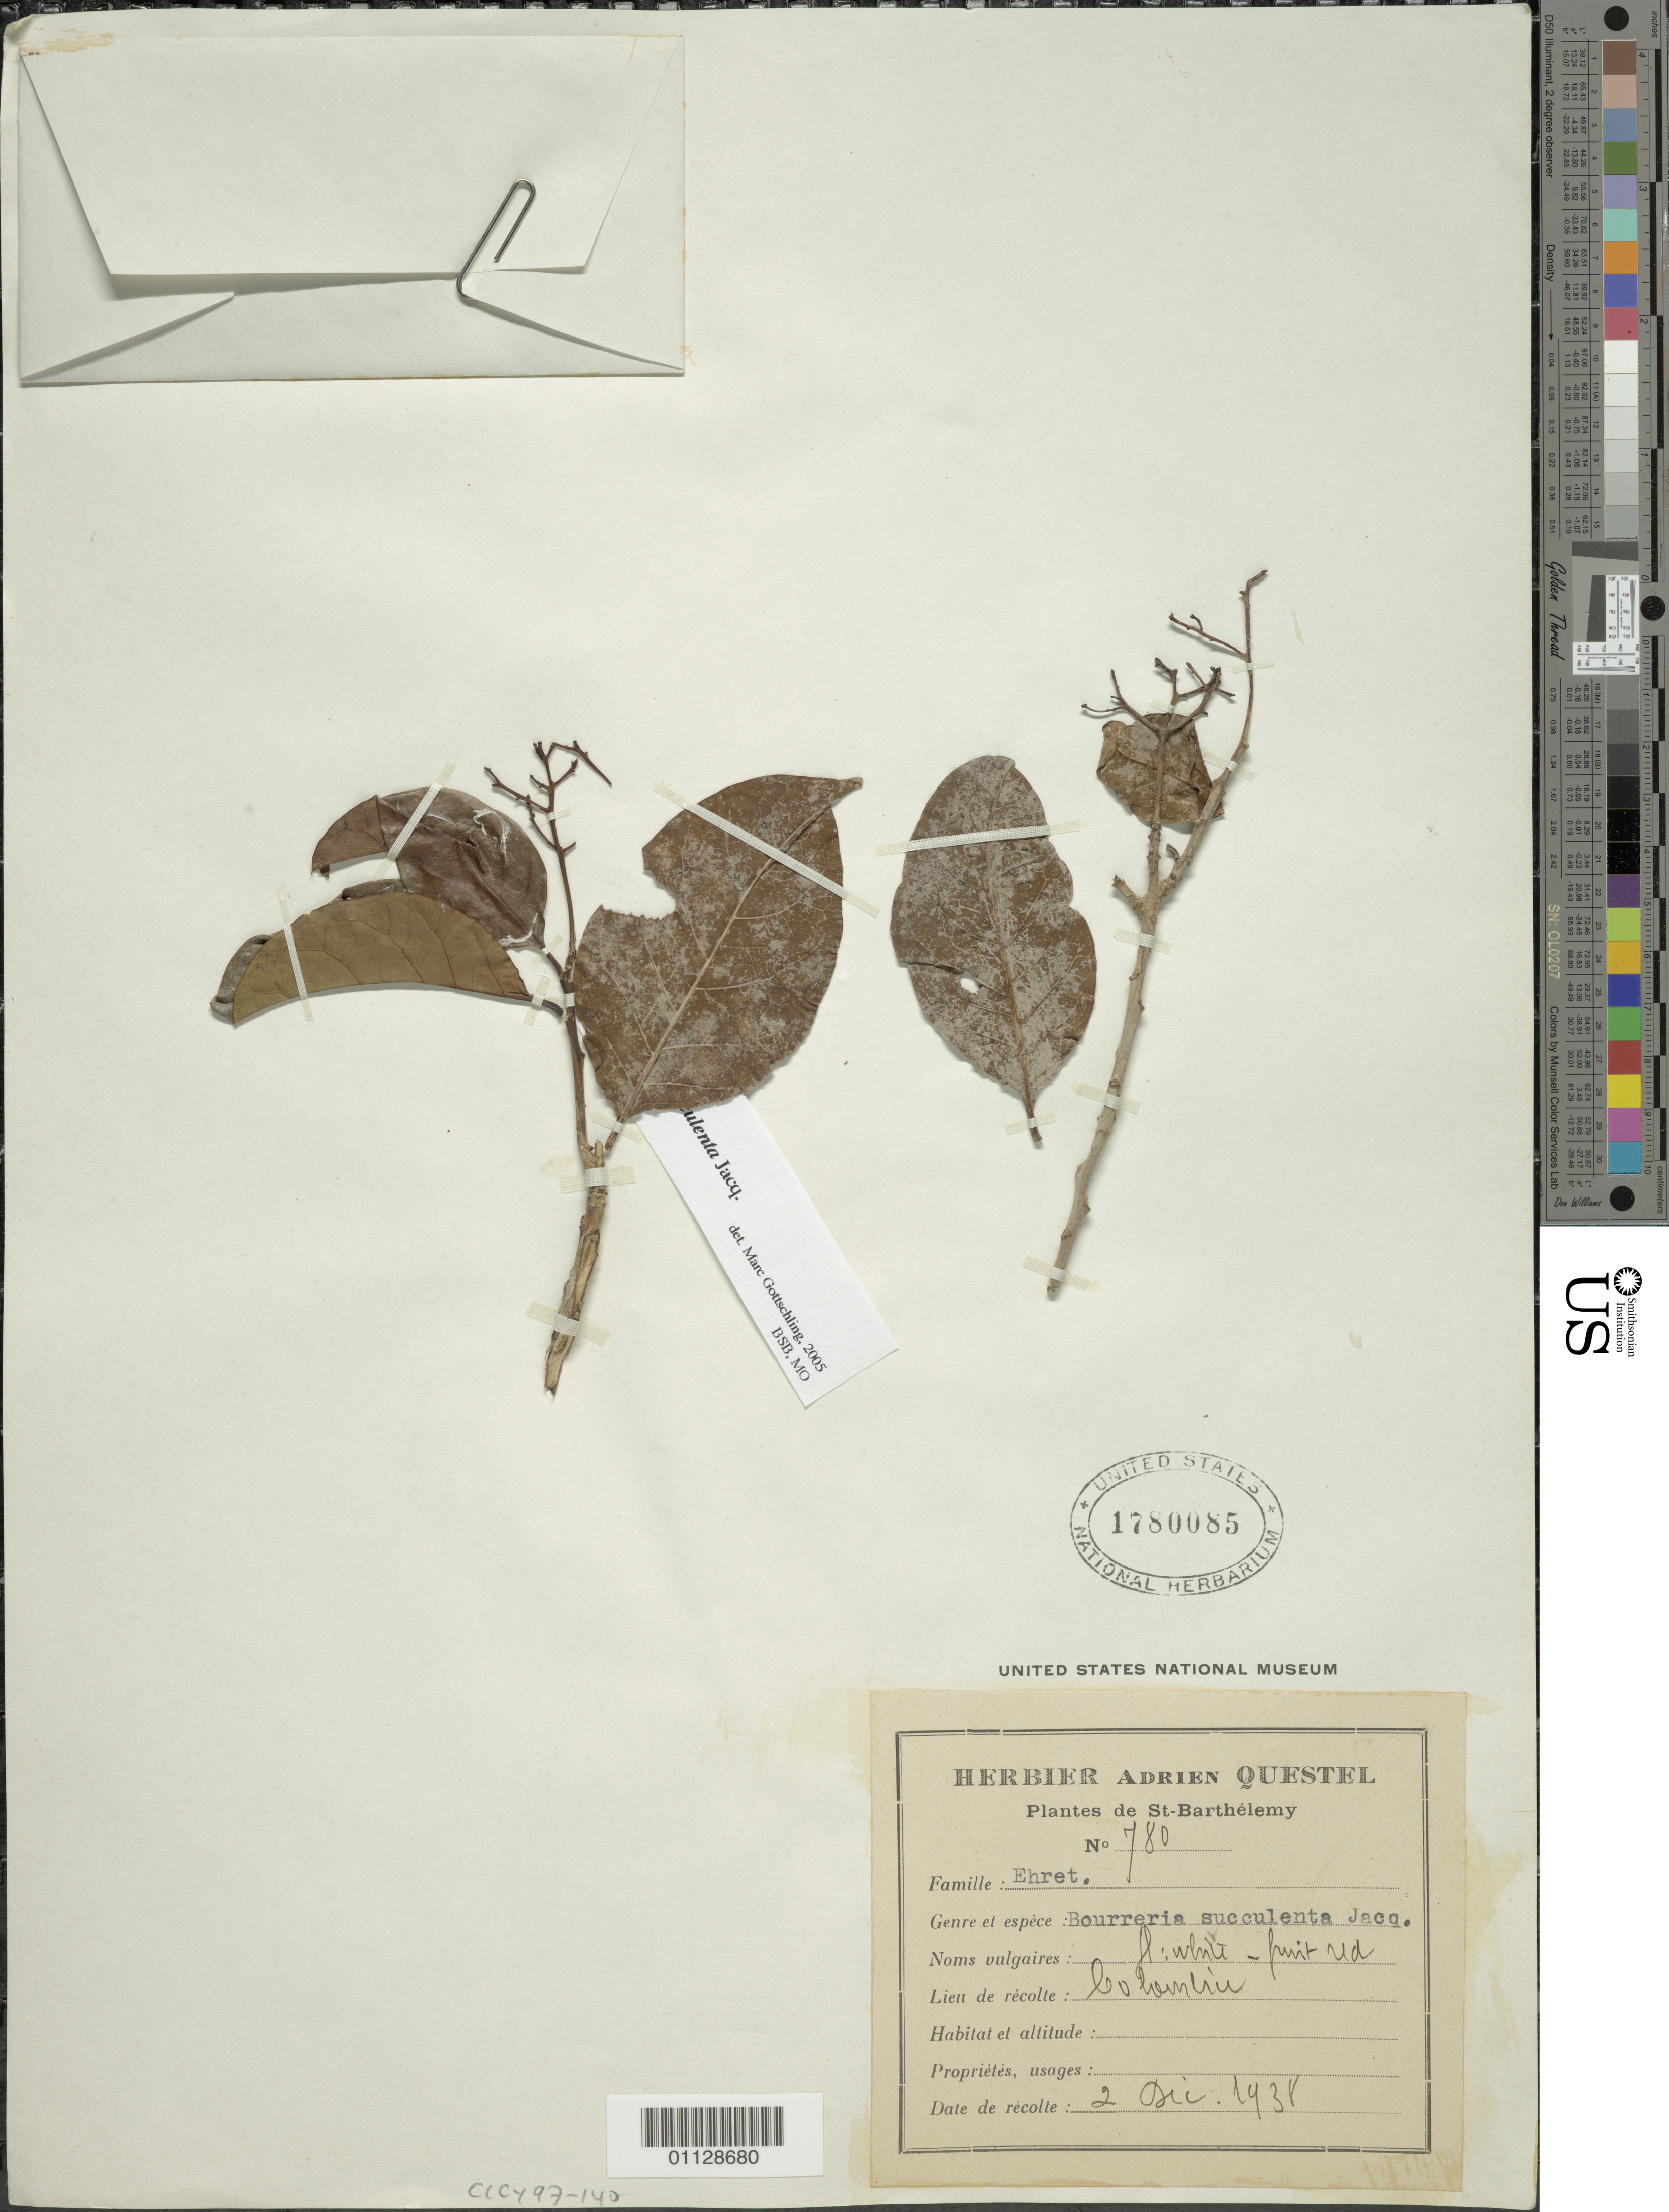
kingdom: Plantae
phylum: Tracheophyta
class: Magnoliopsida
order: Boraginales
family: Ehretiaceae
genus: Bourreria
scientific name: Bourreria succulenta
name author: Jacq.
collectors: A. Questel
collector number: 780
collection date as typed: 02 Dec 1938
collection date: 1938-12-02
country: Saint Barthélemy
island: St. Barthélemy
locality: Colombin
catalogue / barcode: US 1780085